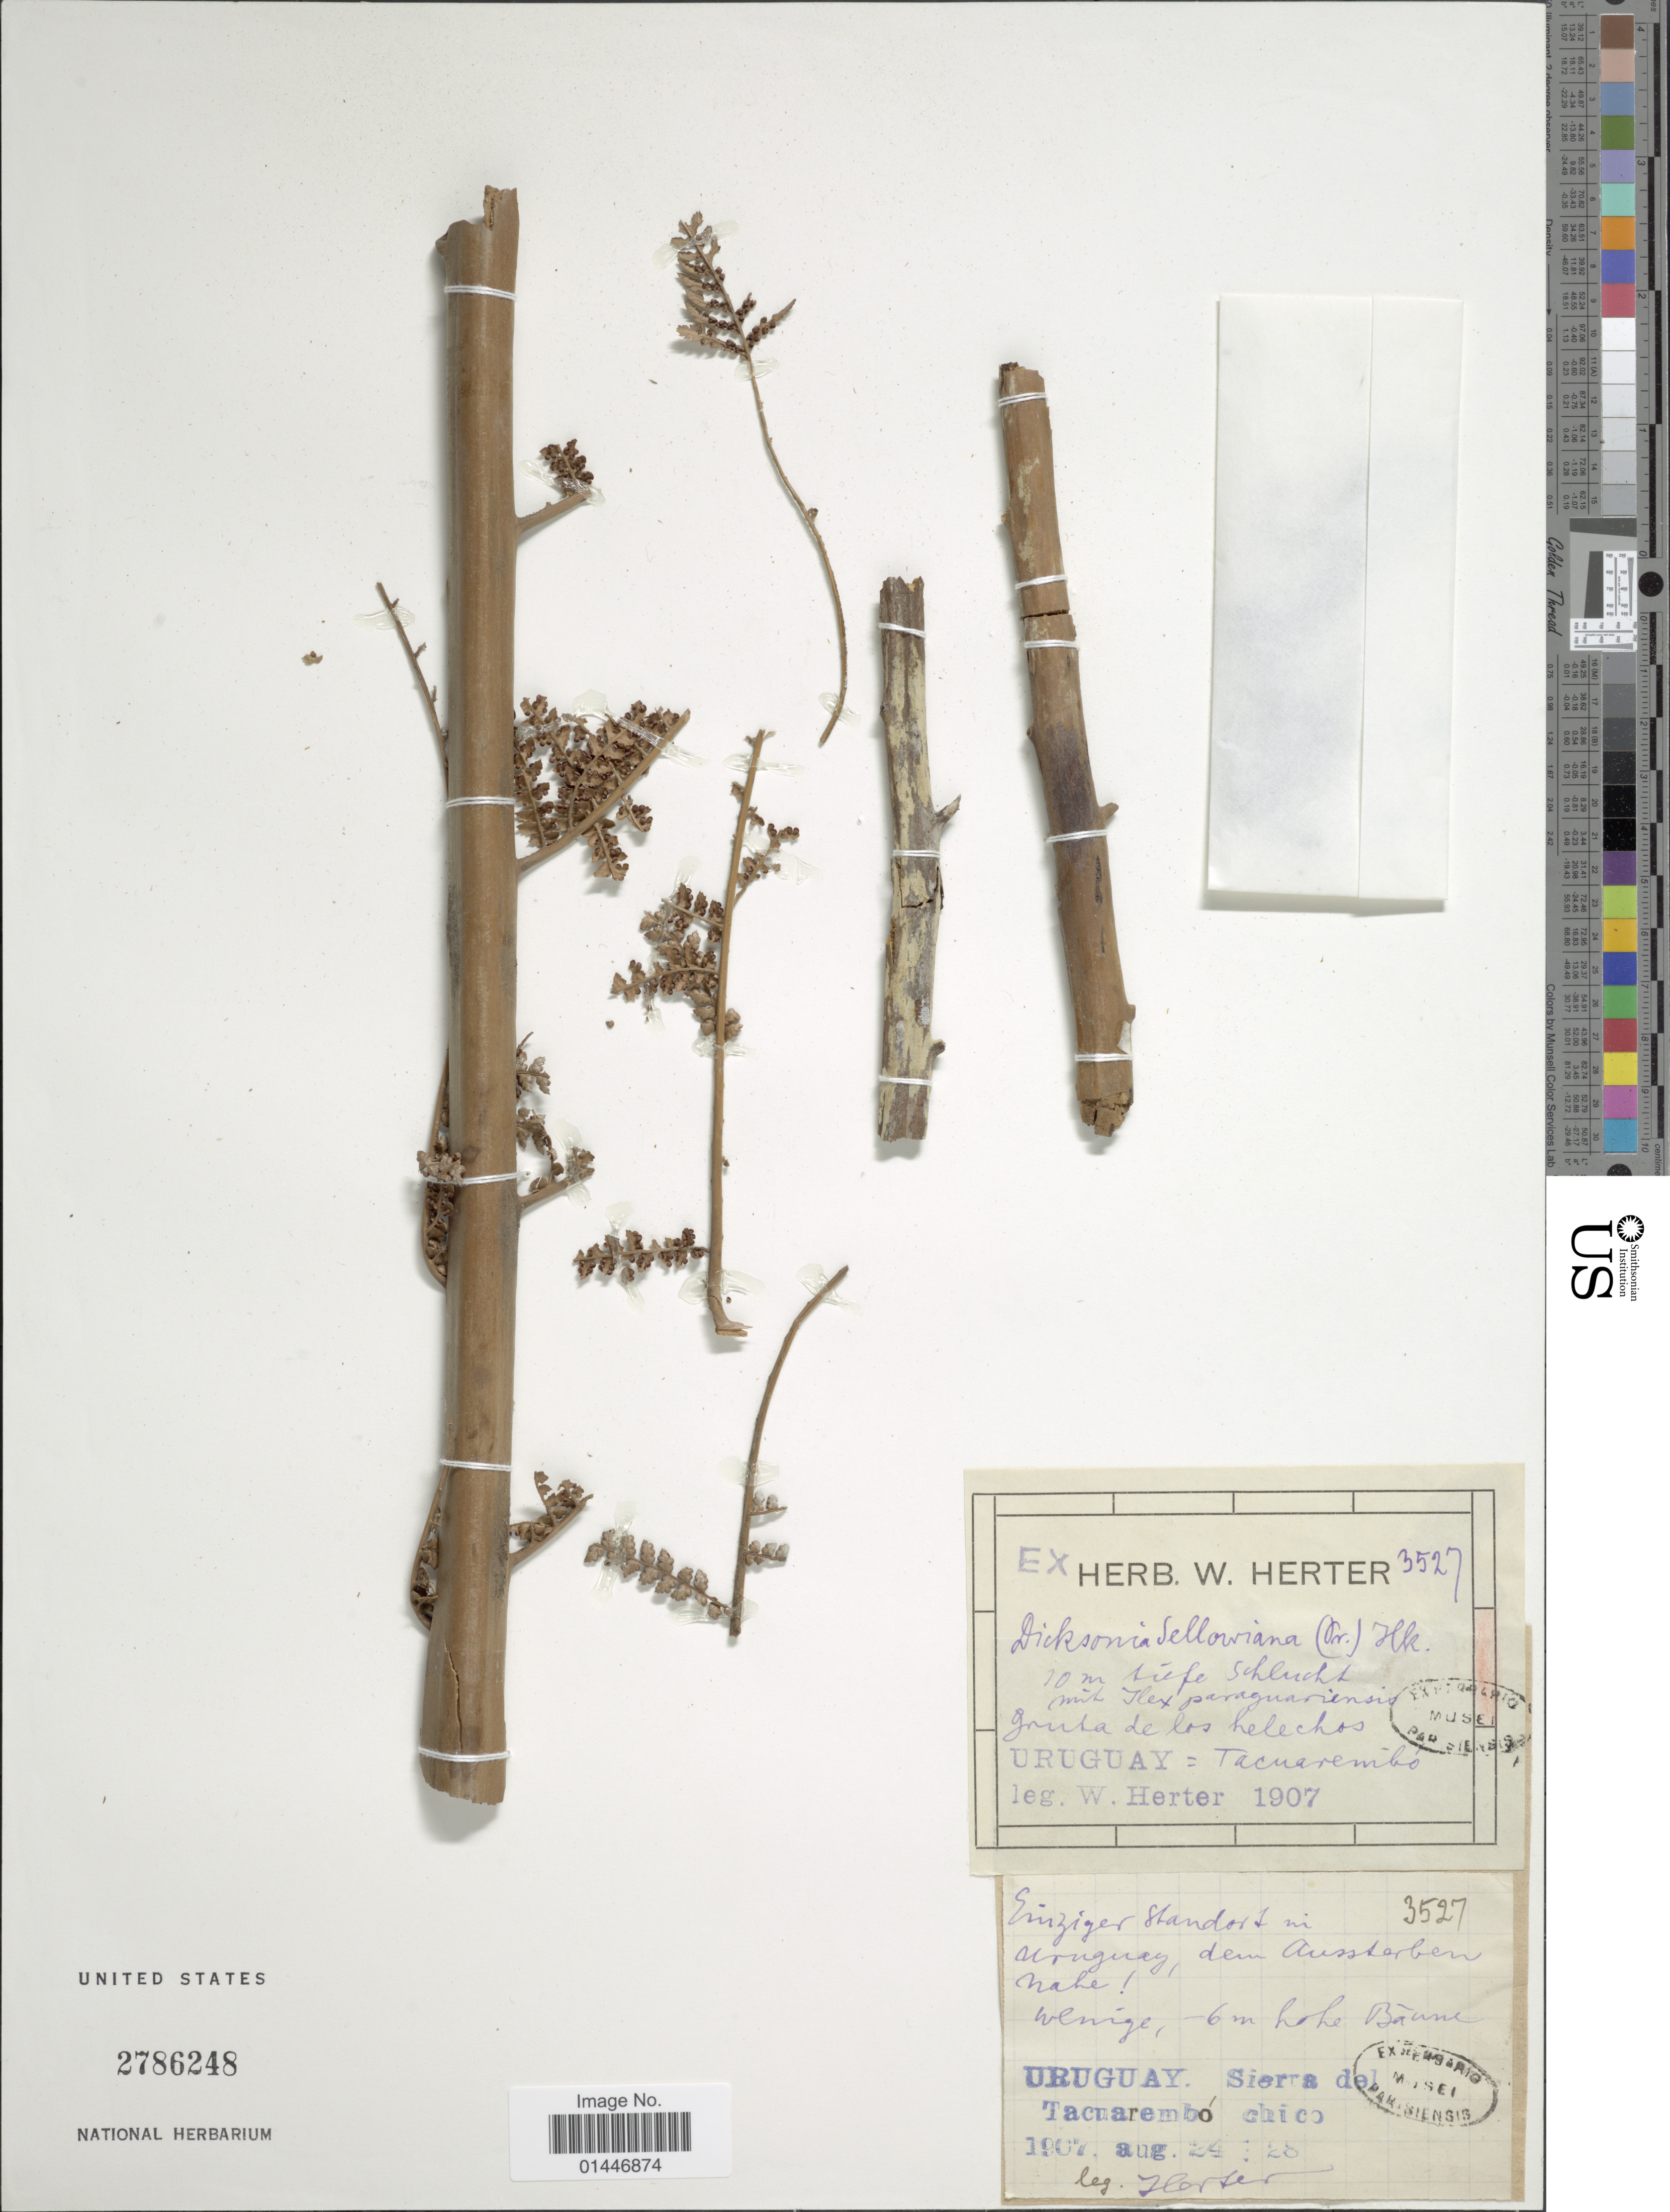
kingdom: Plantae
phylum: Tracheophyta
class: Polypodiopsida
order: Cyatheales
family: Dicksoniaceae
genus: Dicksonia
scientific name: Dicksonia sellowiana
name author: Hook.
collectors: W. G. Herter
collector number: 3527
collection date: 1907-08-24/1907-08-28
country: Uruguay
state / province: Tacuarembó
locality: Sierra del Tacuarrembo chico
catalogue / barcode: US 2786248